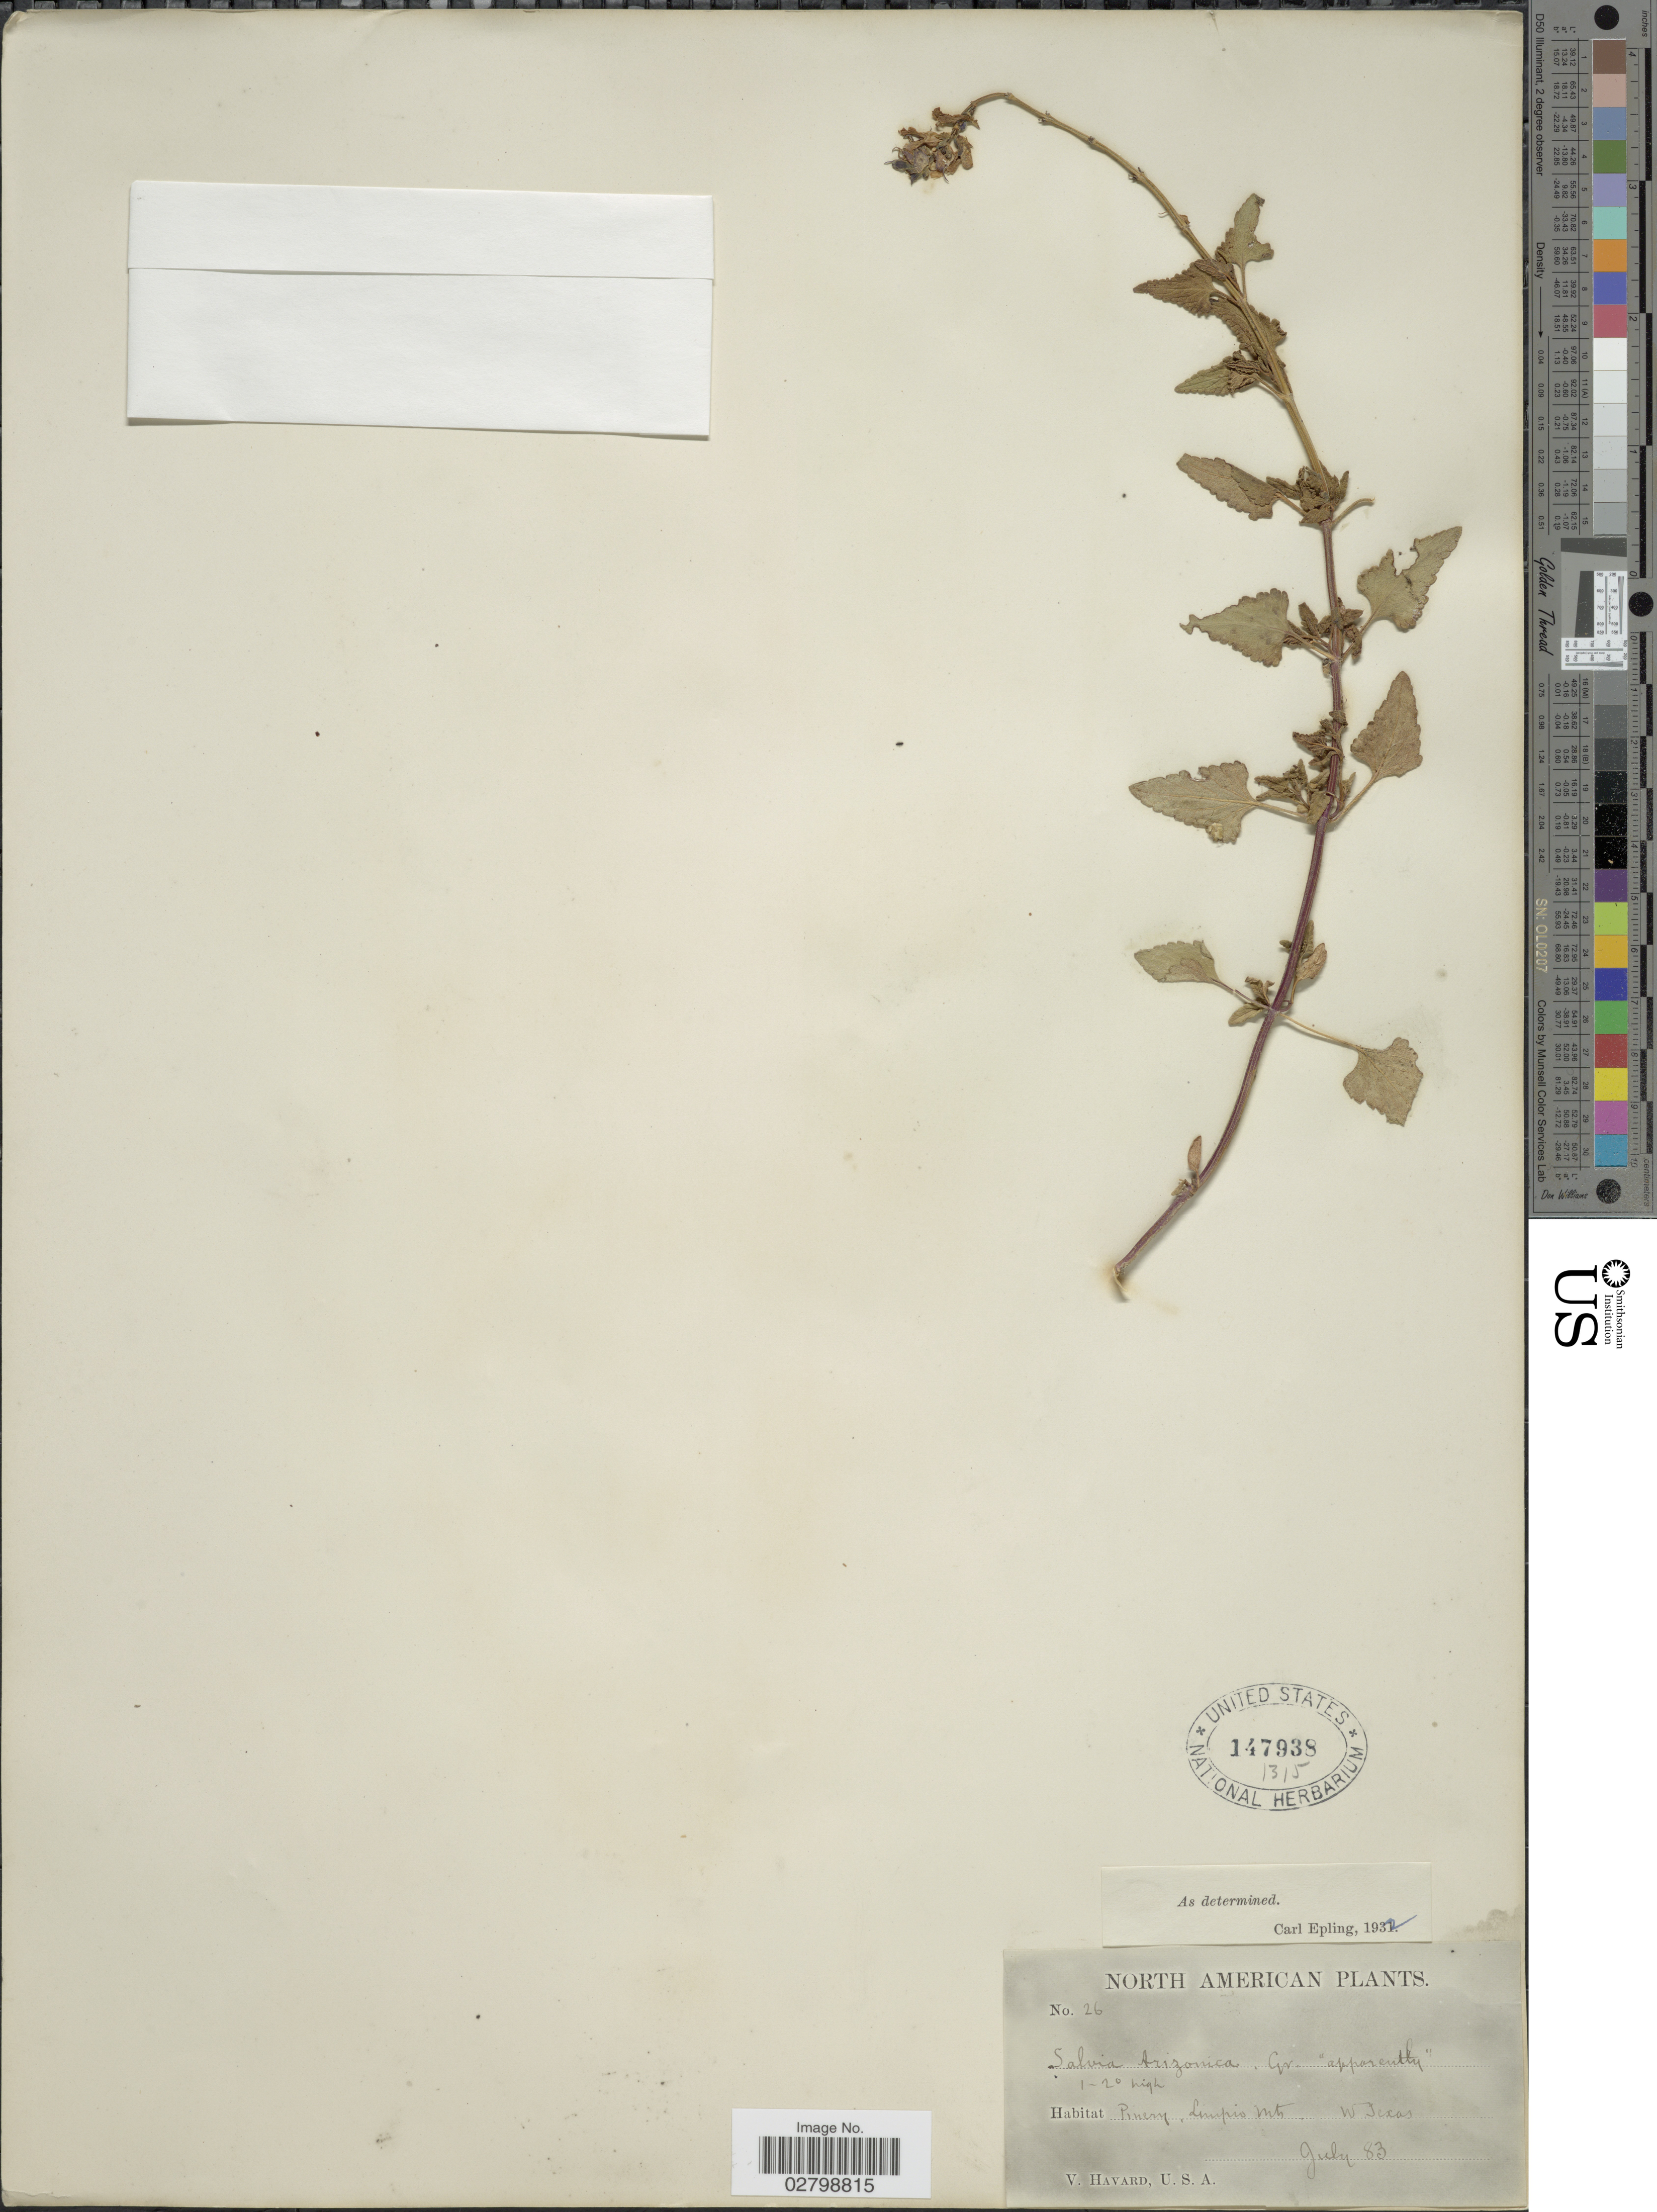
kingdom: Plantae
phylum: Tracheophyta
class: Magnoliopsida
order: Lamiales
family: Lamiaceae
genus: Salvia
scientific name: Salvia arizonica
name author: A. Gray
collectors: V. Havard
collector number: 26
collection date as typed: Transcribed d/m/y: /7/83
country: United States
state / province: Texas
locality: Pinery, Limpio Mts. W. Texas.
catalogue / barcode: US 147938